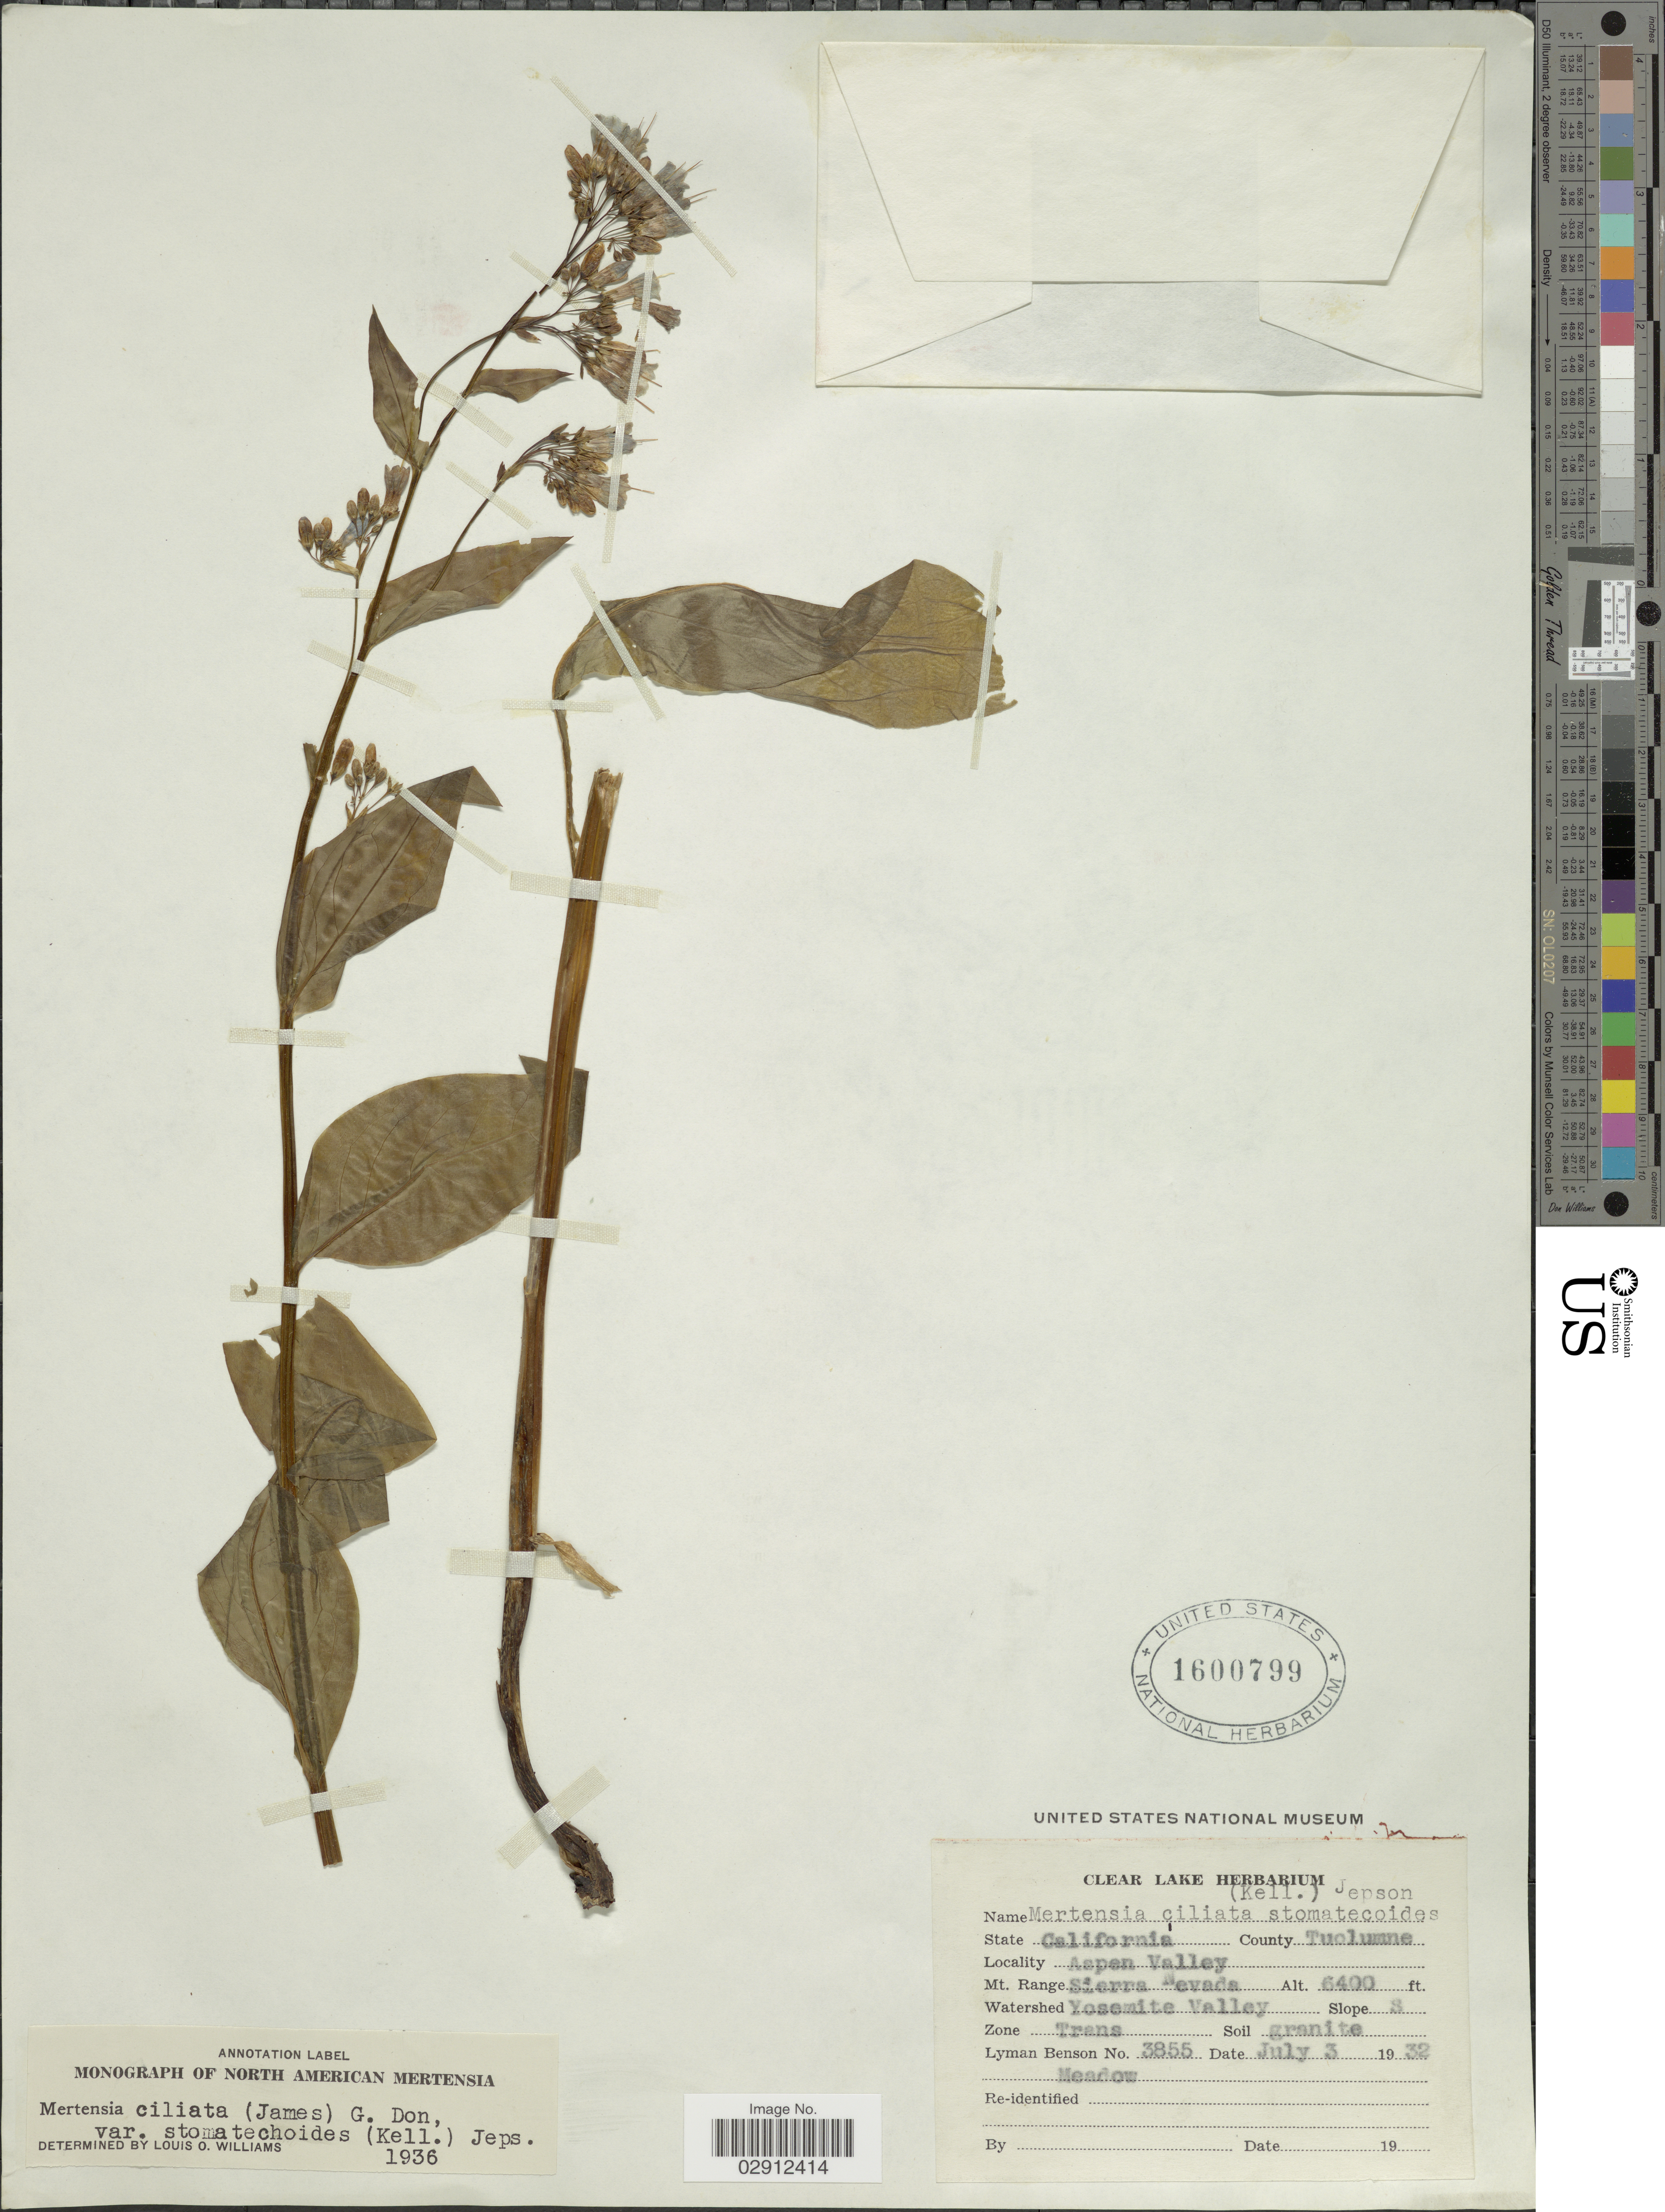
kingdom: Plantae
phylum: Tracheophyta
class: Magnoliopsida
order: Boraginales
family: Boraginaceae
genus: Mertensia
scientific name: Mertensia ciliata var. stomatechoides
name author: (Kellogg) Jeps.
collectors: L. D. Benson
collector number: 3855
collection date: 1932-07-03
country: United States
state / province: California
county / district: Tuolumne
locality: County Tuolumne. Aspen Valley. Mt. Range Sierra Nevada. Watershed Yosemite Valley.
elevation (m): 1951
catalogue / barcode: US 1600799